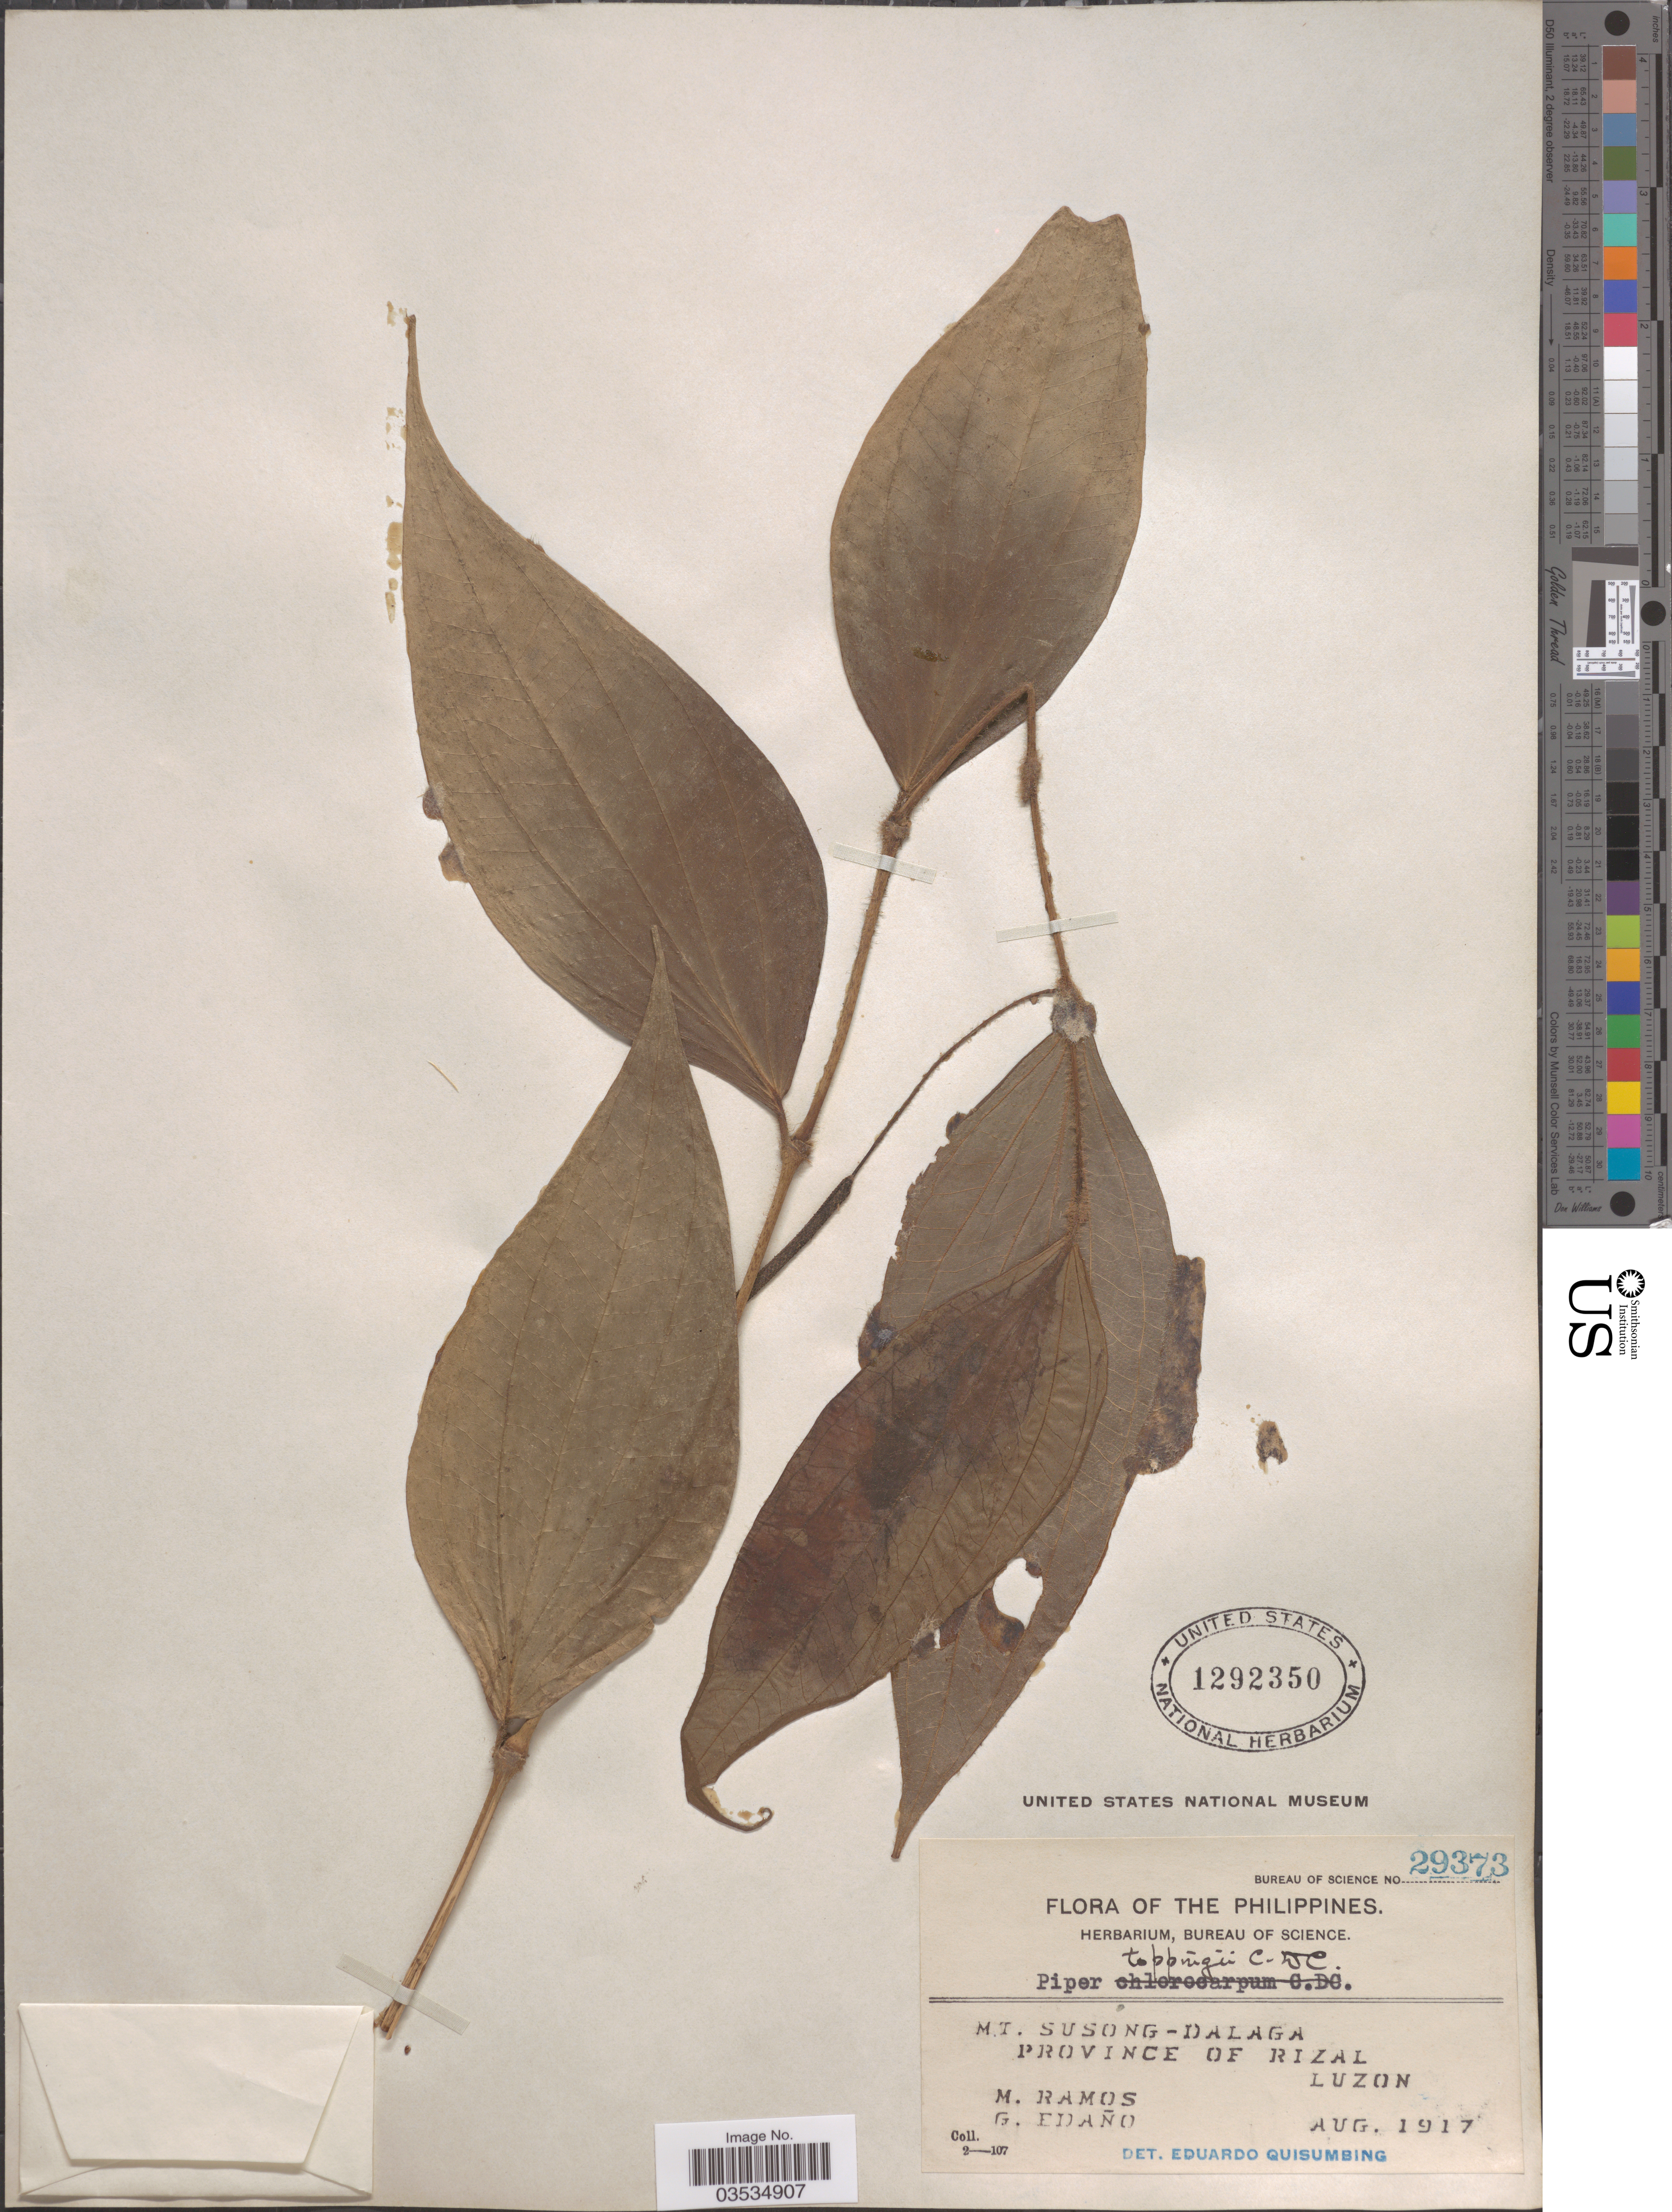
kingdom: Plantae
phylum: Tracheophyta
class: Magnoliopsida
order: Piperales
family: Piperaceae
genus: Piper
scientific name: Piper toppingii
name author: C. DC. in Elmer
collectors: M. Ramos & G. Edaño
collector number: Bureau of Science 29373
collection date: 1917-08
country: Philippines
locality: Mt. Susong-Dalaga. Province of Rizal. Luzon.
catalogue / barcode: US 1292350